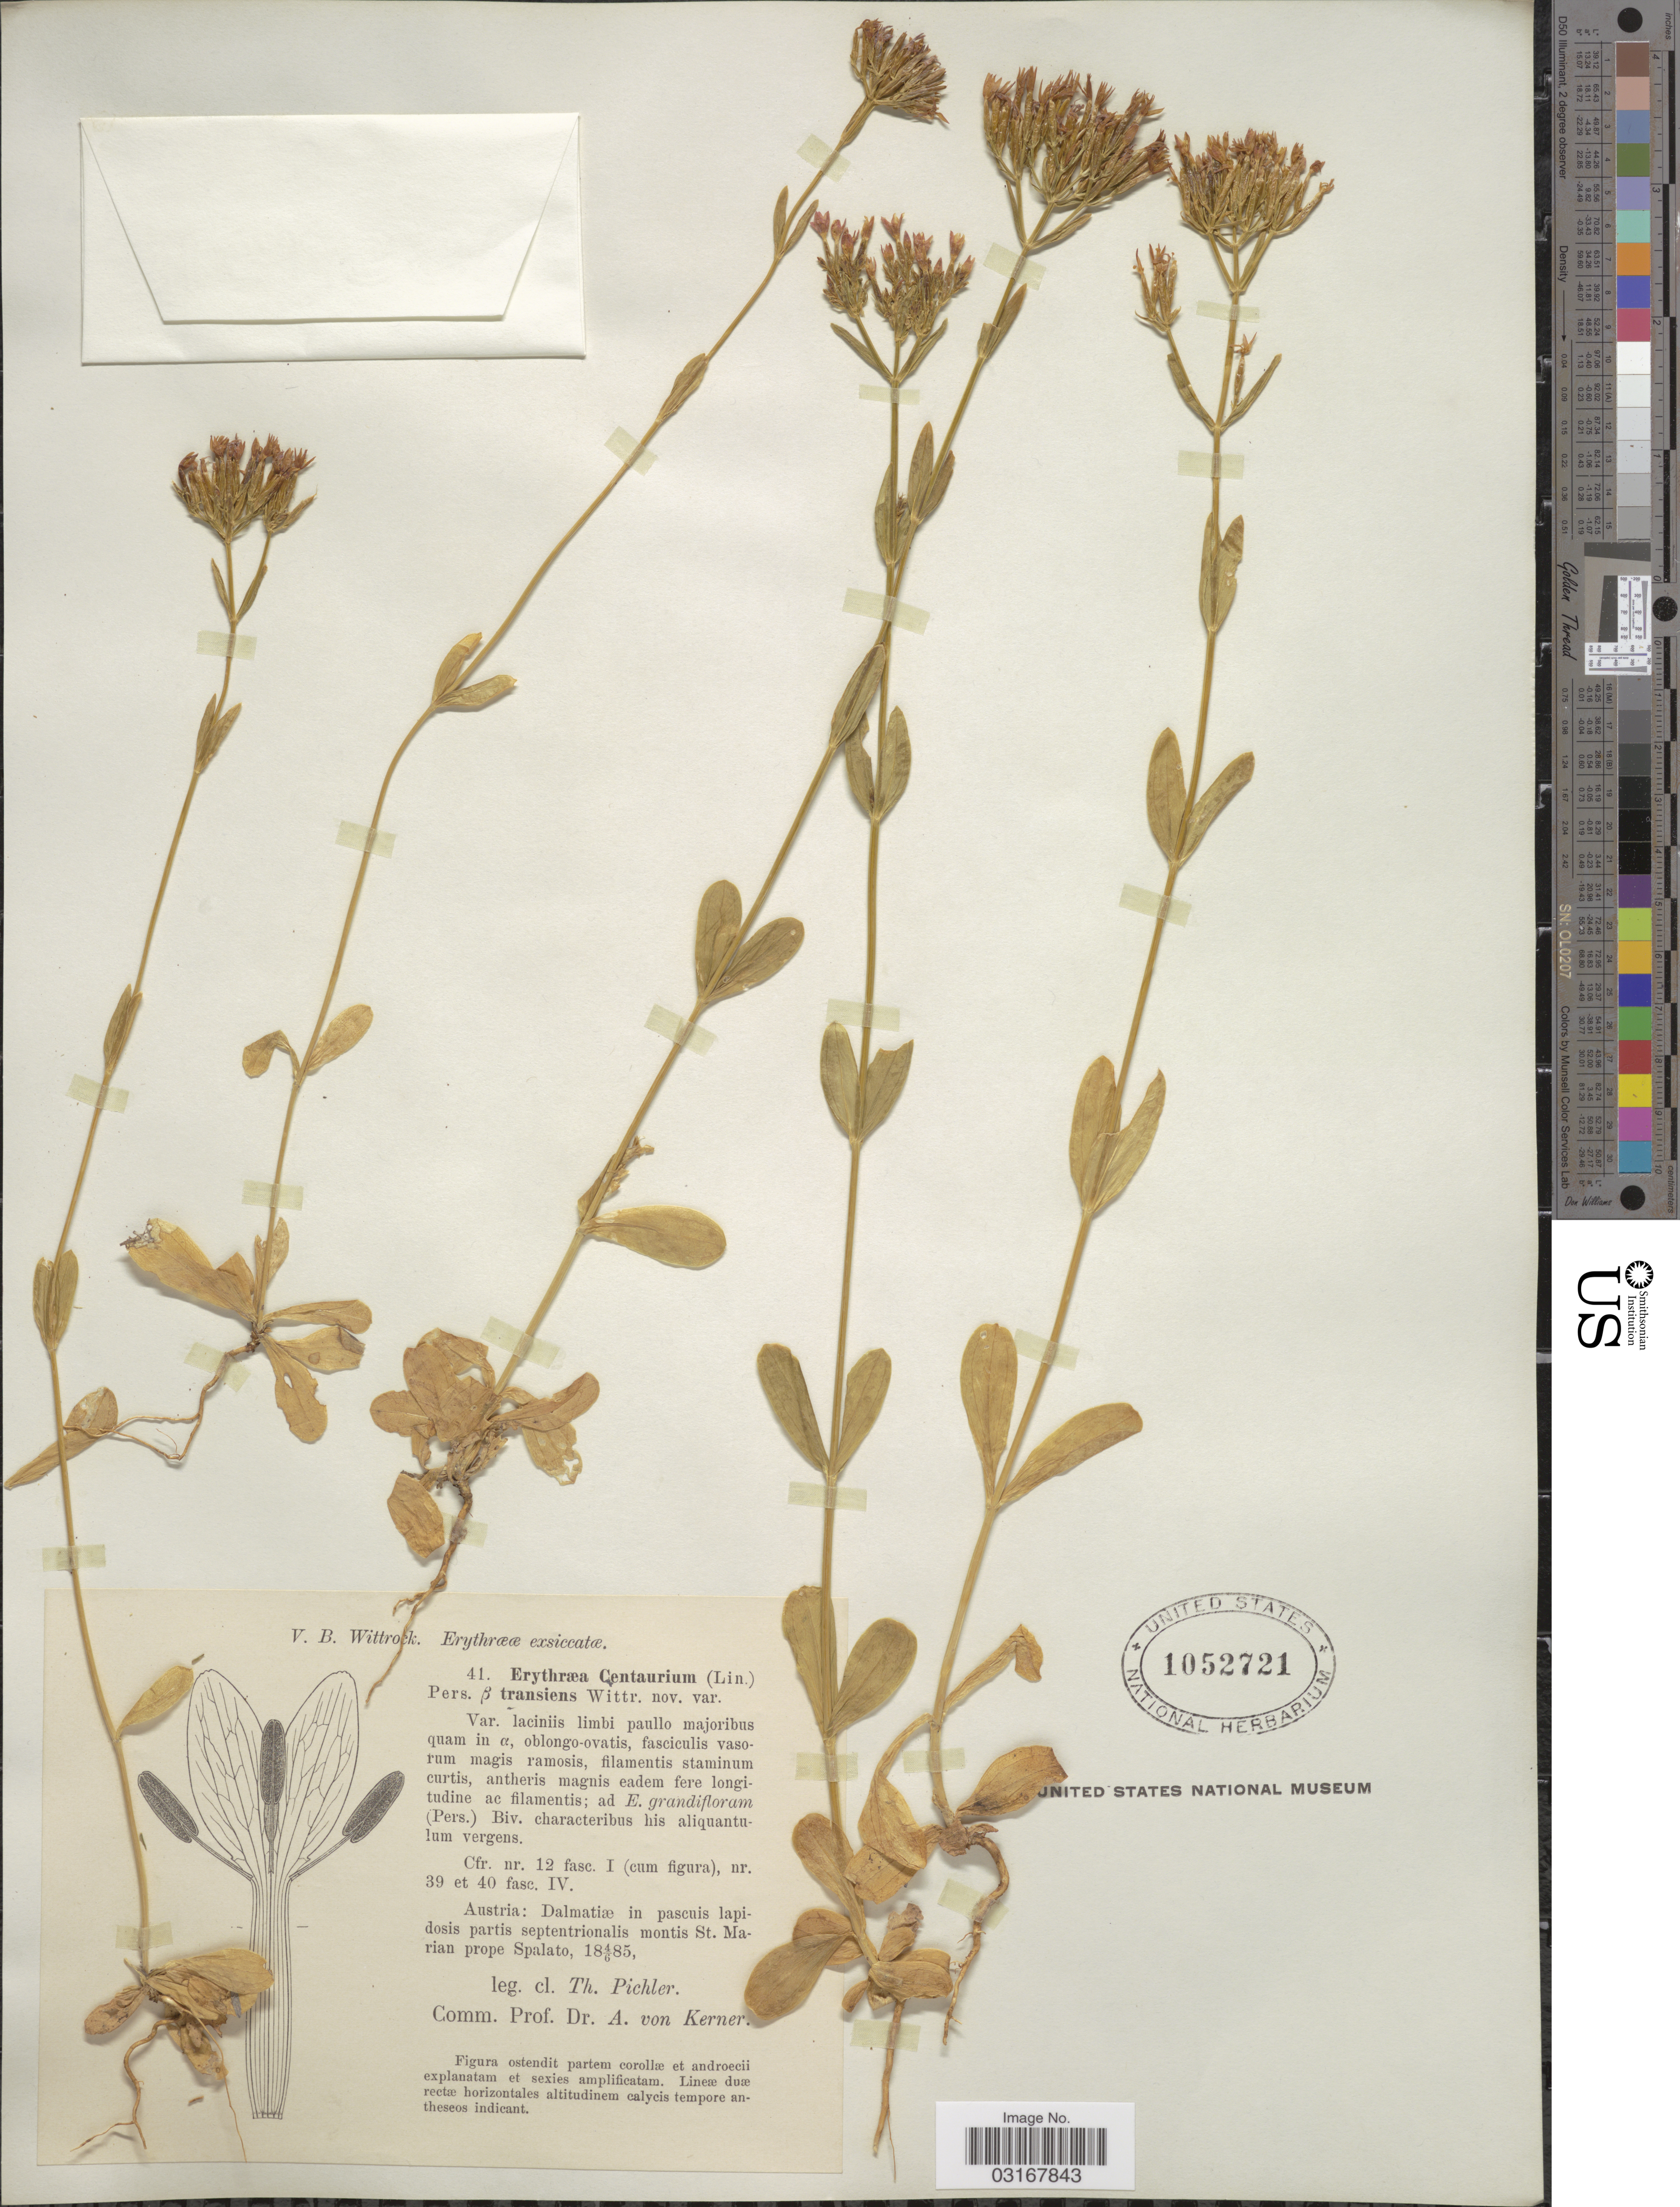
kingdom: Plantae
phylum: Tracheophyta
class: Magnoliopsida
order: Gentianales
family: Gentianaceae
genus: Centaurium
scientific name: Centaurium umbellatum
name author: Gilib.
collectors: T. Pichler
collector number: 41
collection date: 1885-06-04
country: Croatia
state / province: Split-Dalmatia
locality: Dalmatiæ in pascuis lapidosis partis septentrionalis montis St. Marian prope Spalato.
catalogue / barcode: US 1052721